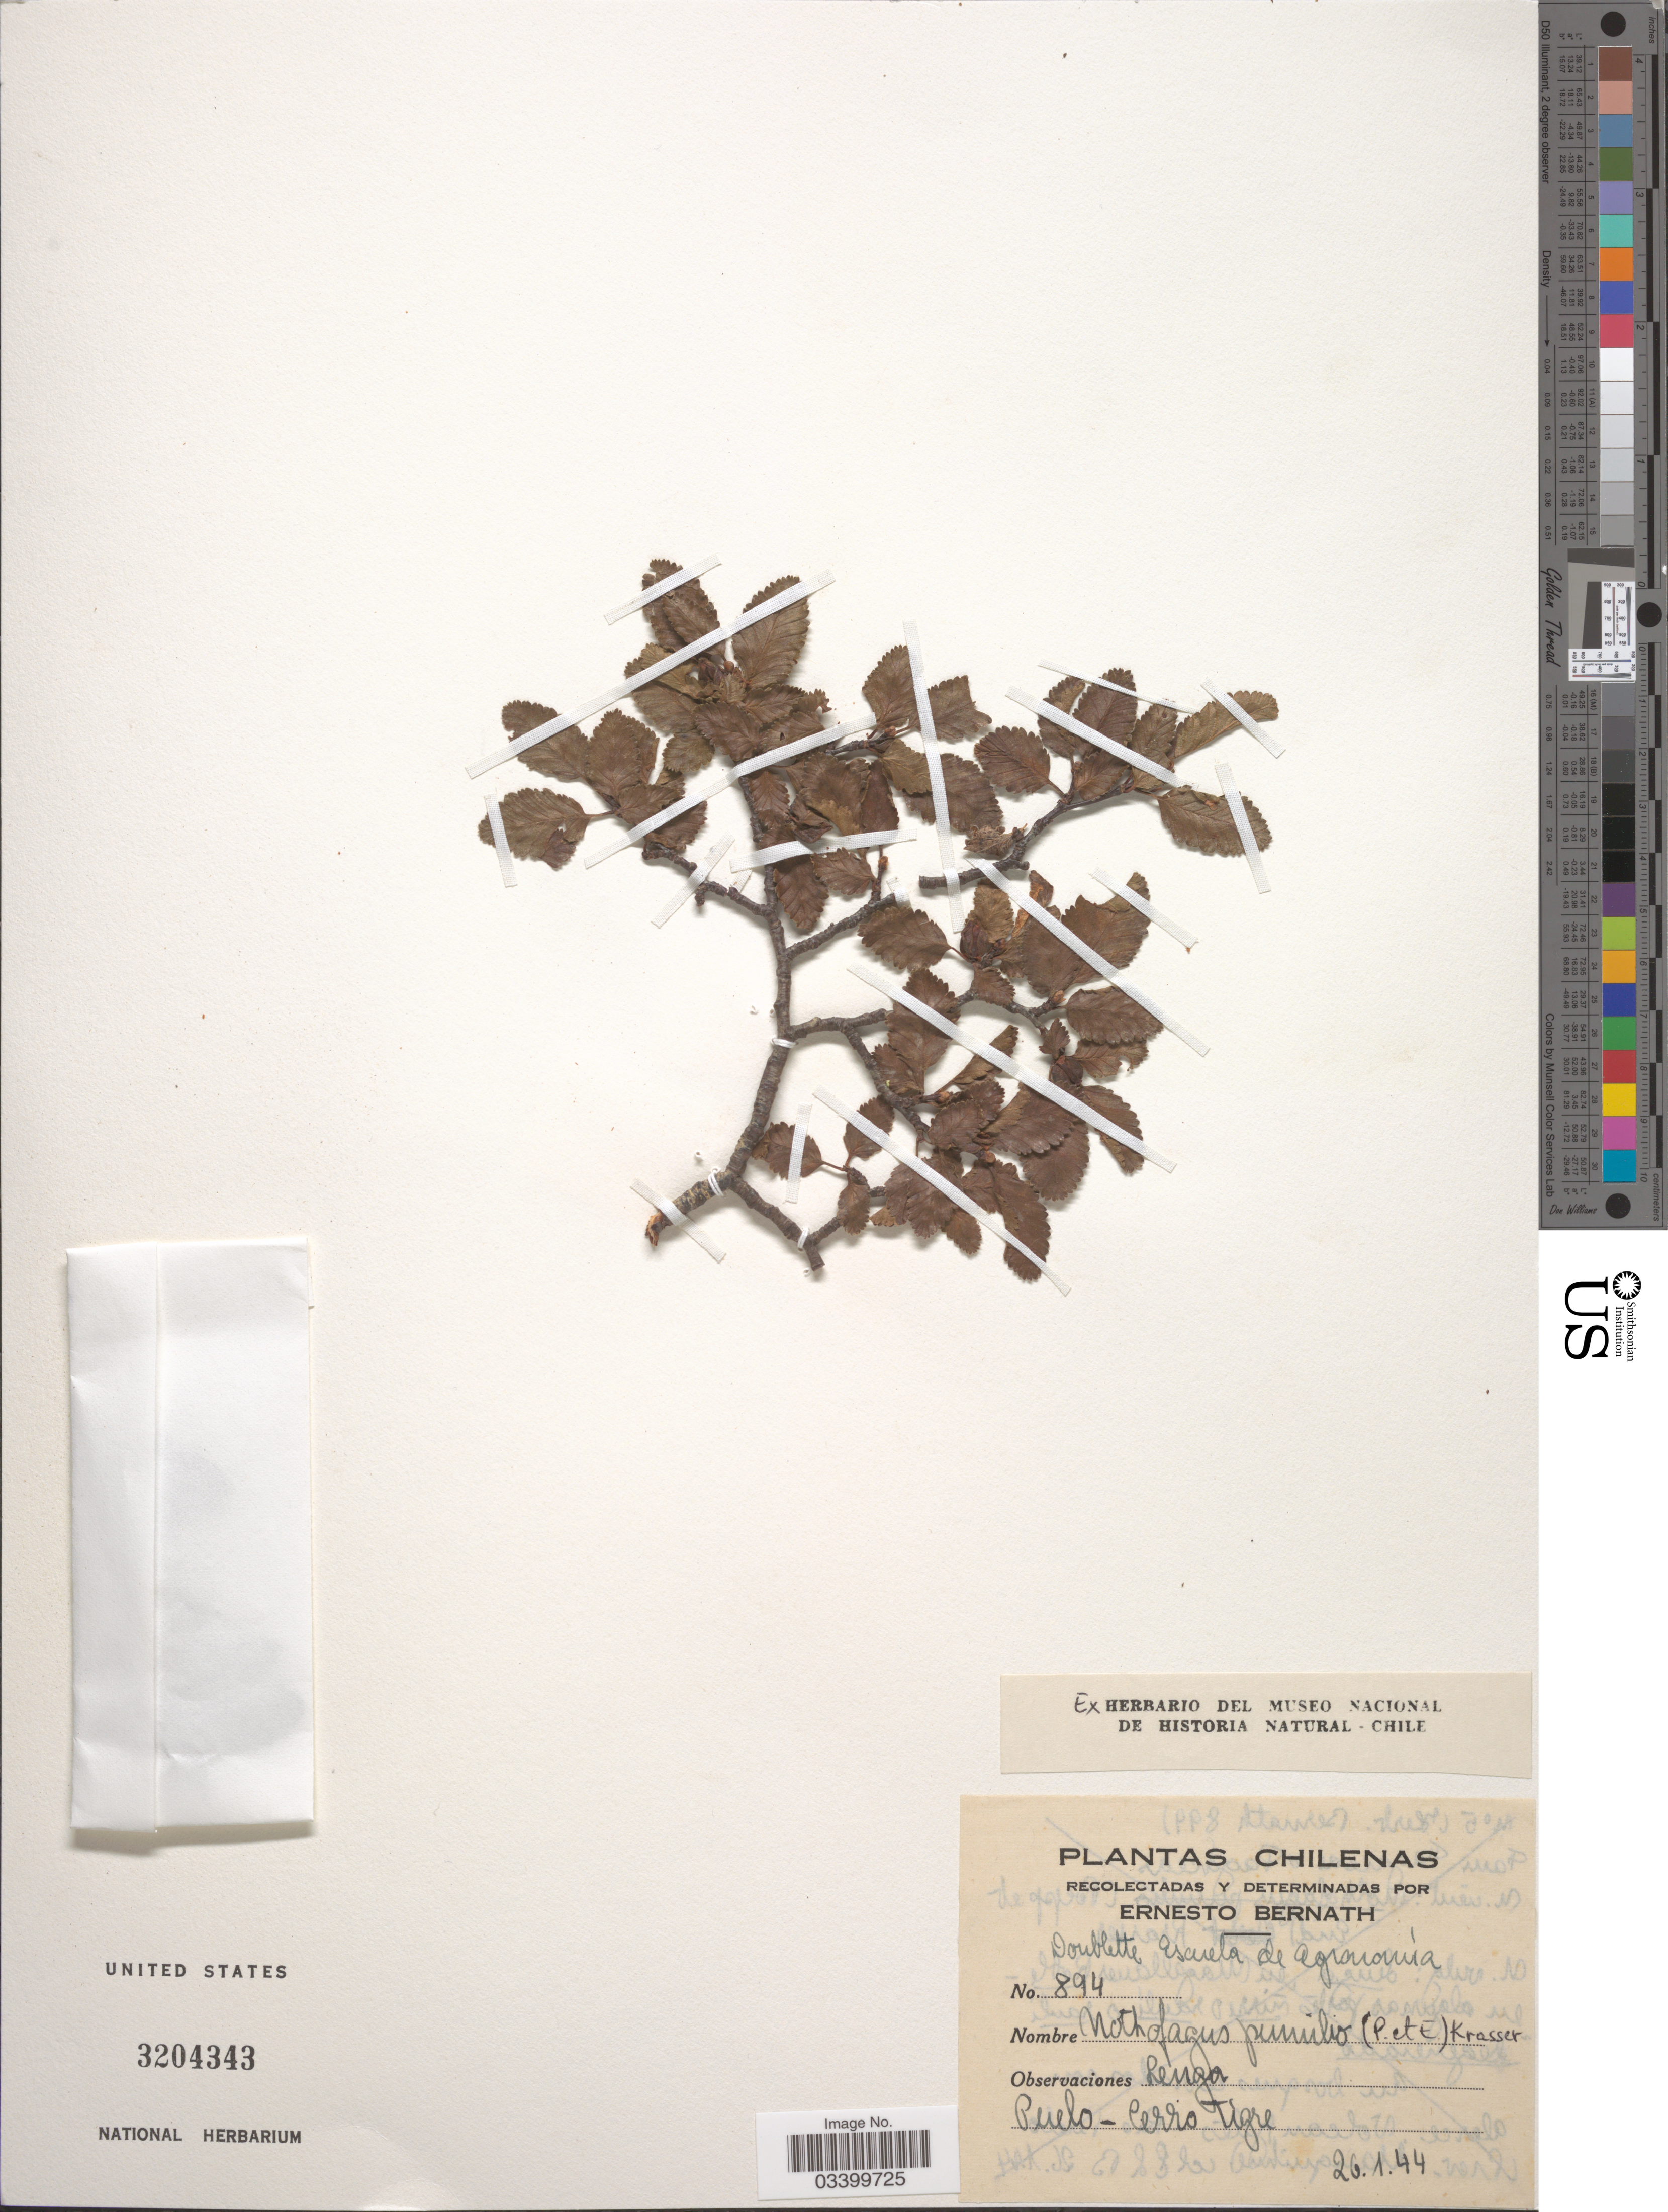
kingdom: Plantae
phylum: Tracheophyta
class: Magnoliopsida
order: Fagales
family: Nothofagaceae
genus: Nothofagus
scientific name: Nothofagus pumilio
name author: (Poepp. & Endl.) Krasser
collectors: E. Bernath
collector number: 894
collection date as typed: Transcribed d/m/y: 26/1/44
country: Chile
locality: Puelo - Cerro Tigre.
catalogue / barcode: US 3204343